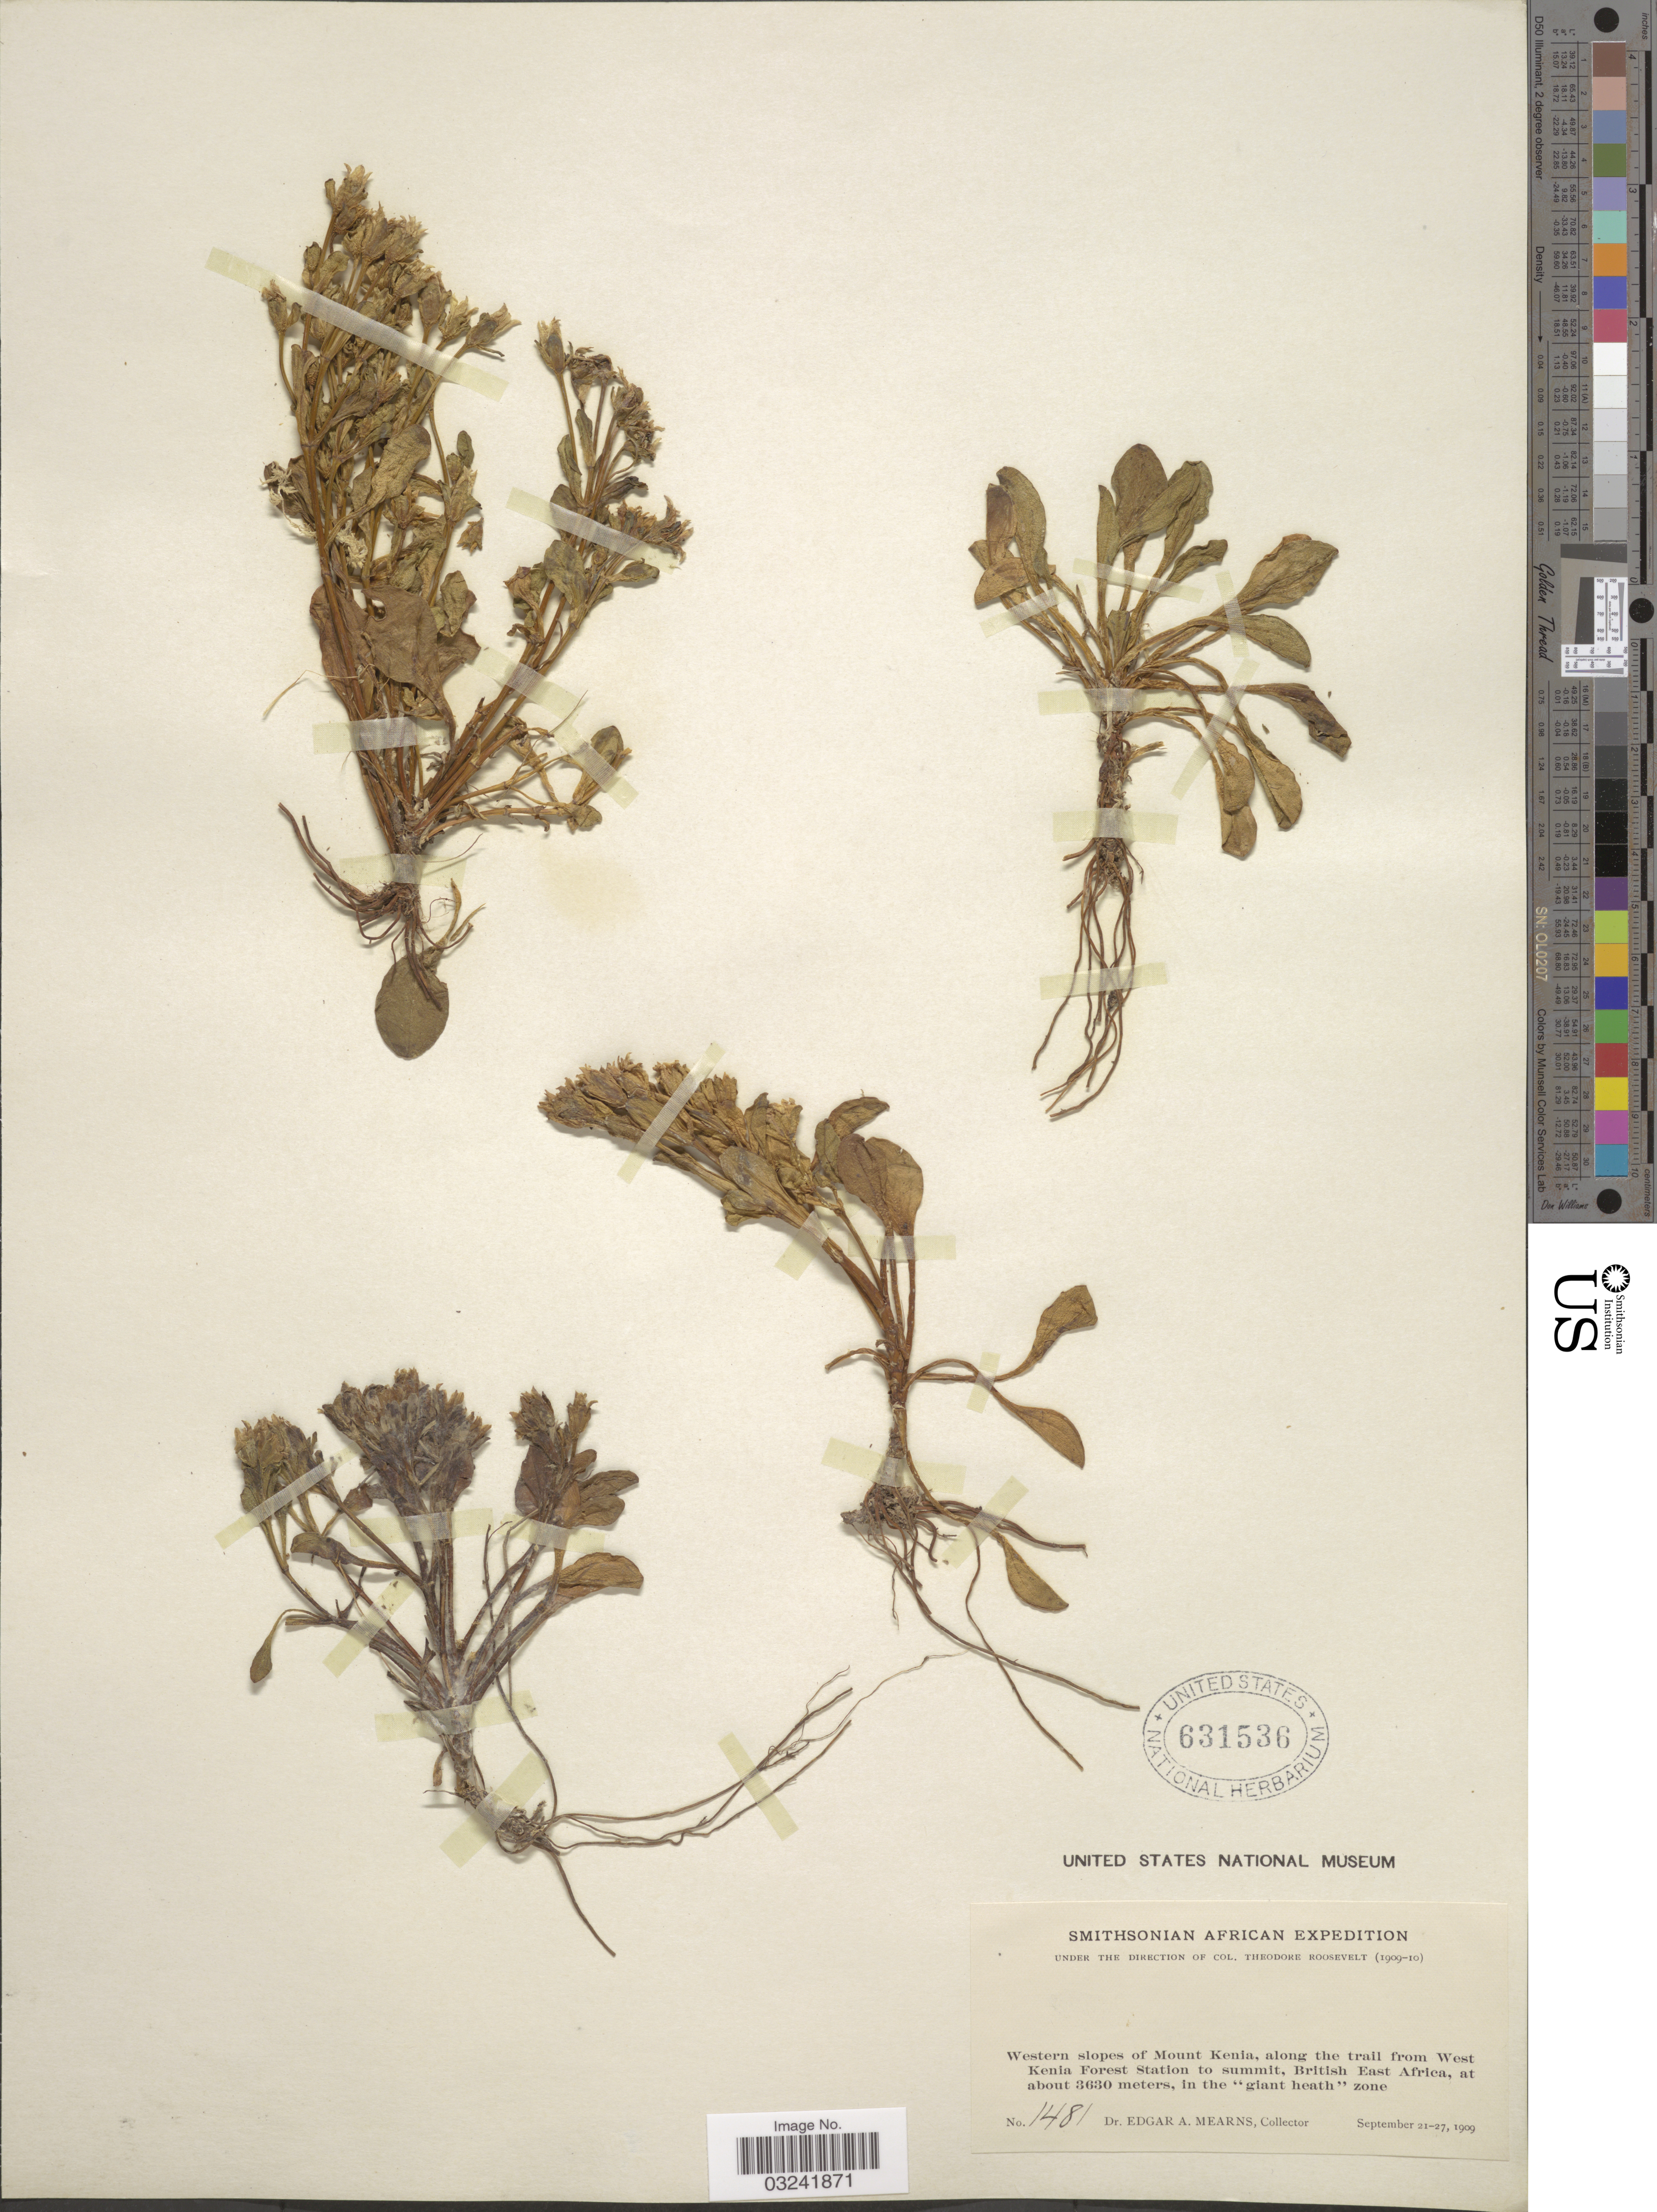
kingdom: Plantae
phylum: Tracheophyta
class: Magnoliopsida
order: Gentianales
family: Gentianaceae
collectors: E. A. Mearns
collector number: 1481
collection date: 1909-09-21/1909-09-27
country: Kenya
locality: Western slopes of Mount Kenia, along the trail from West Kenia Forest Station to summit, British East Africa, in the "giant heath" zone.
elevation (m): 3630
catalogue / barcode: US 631536